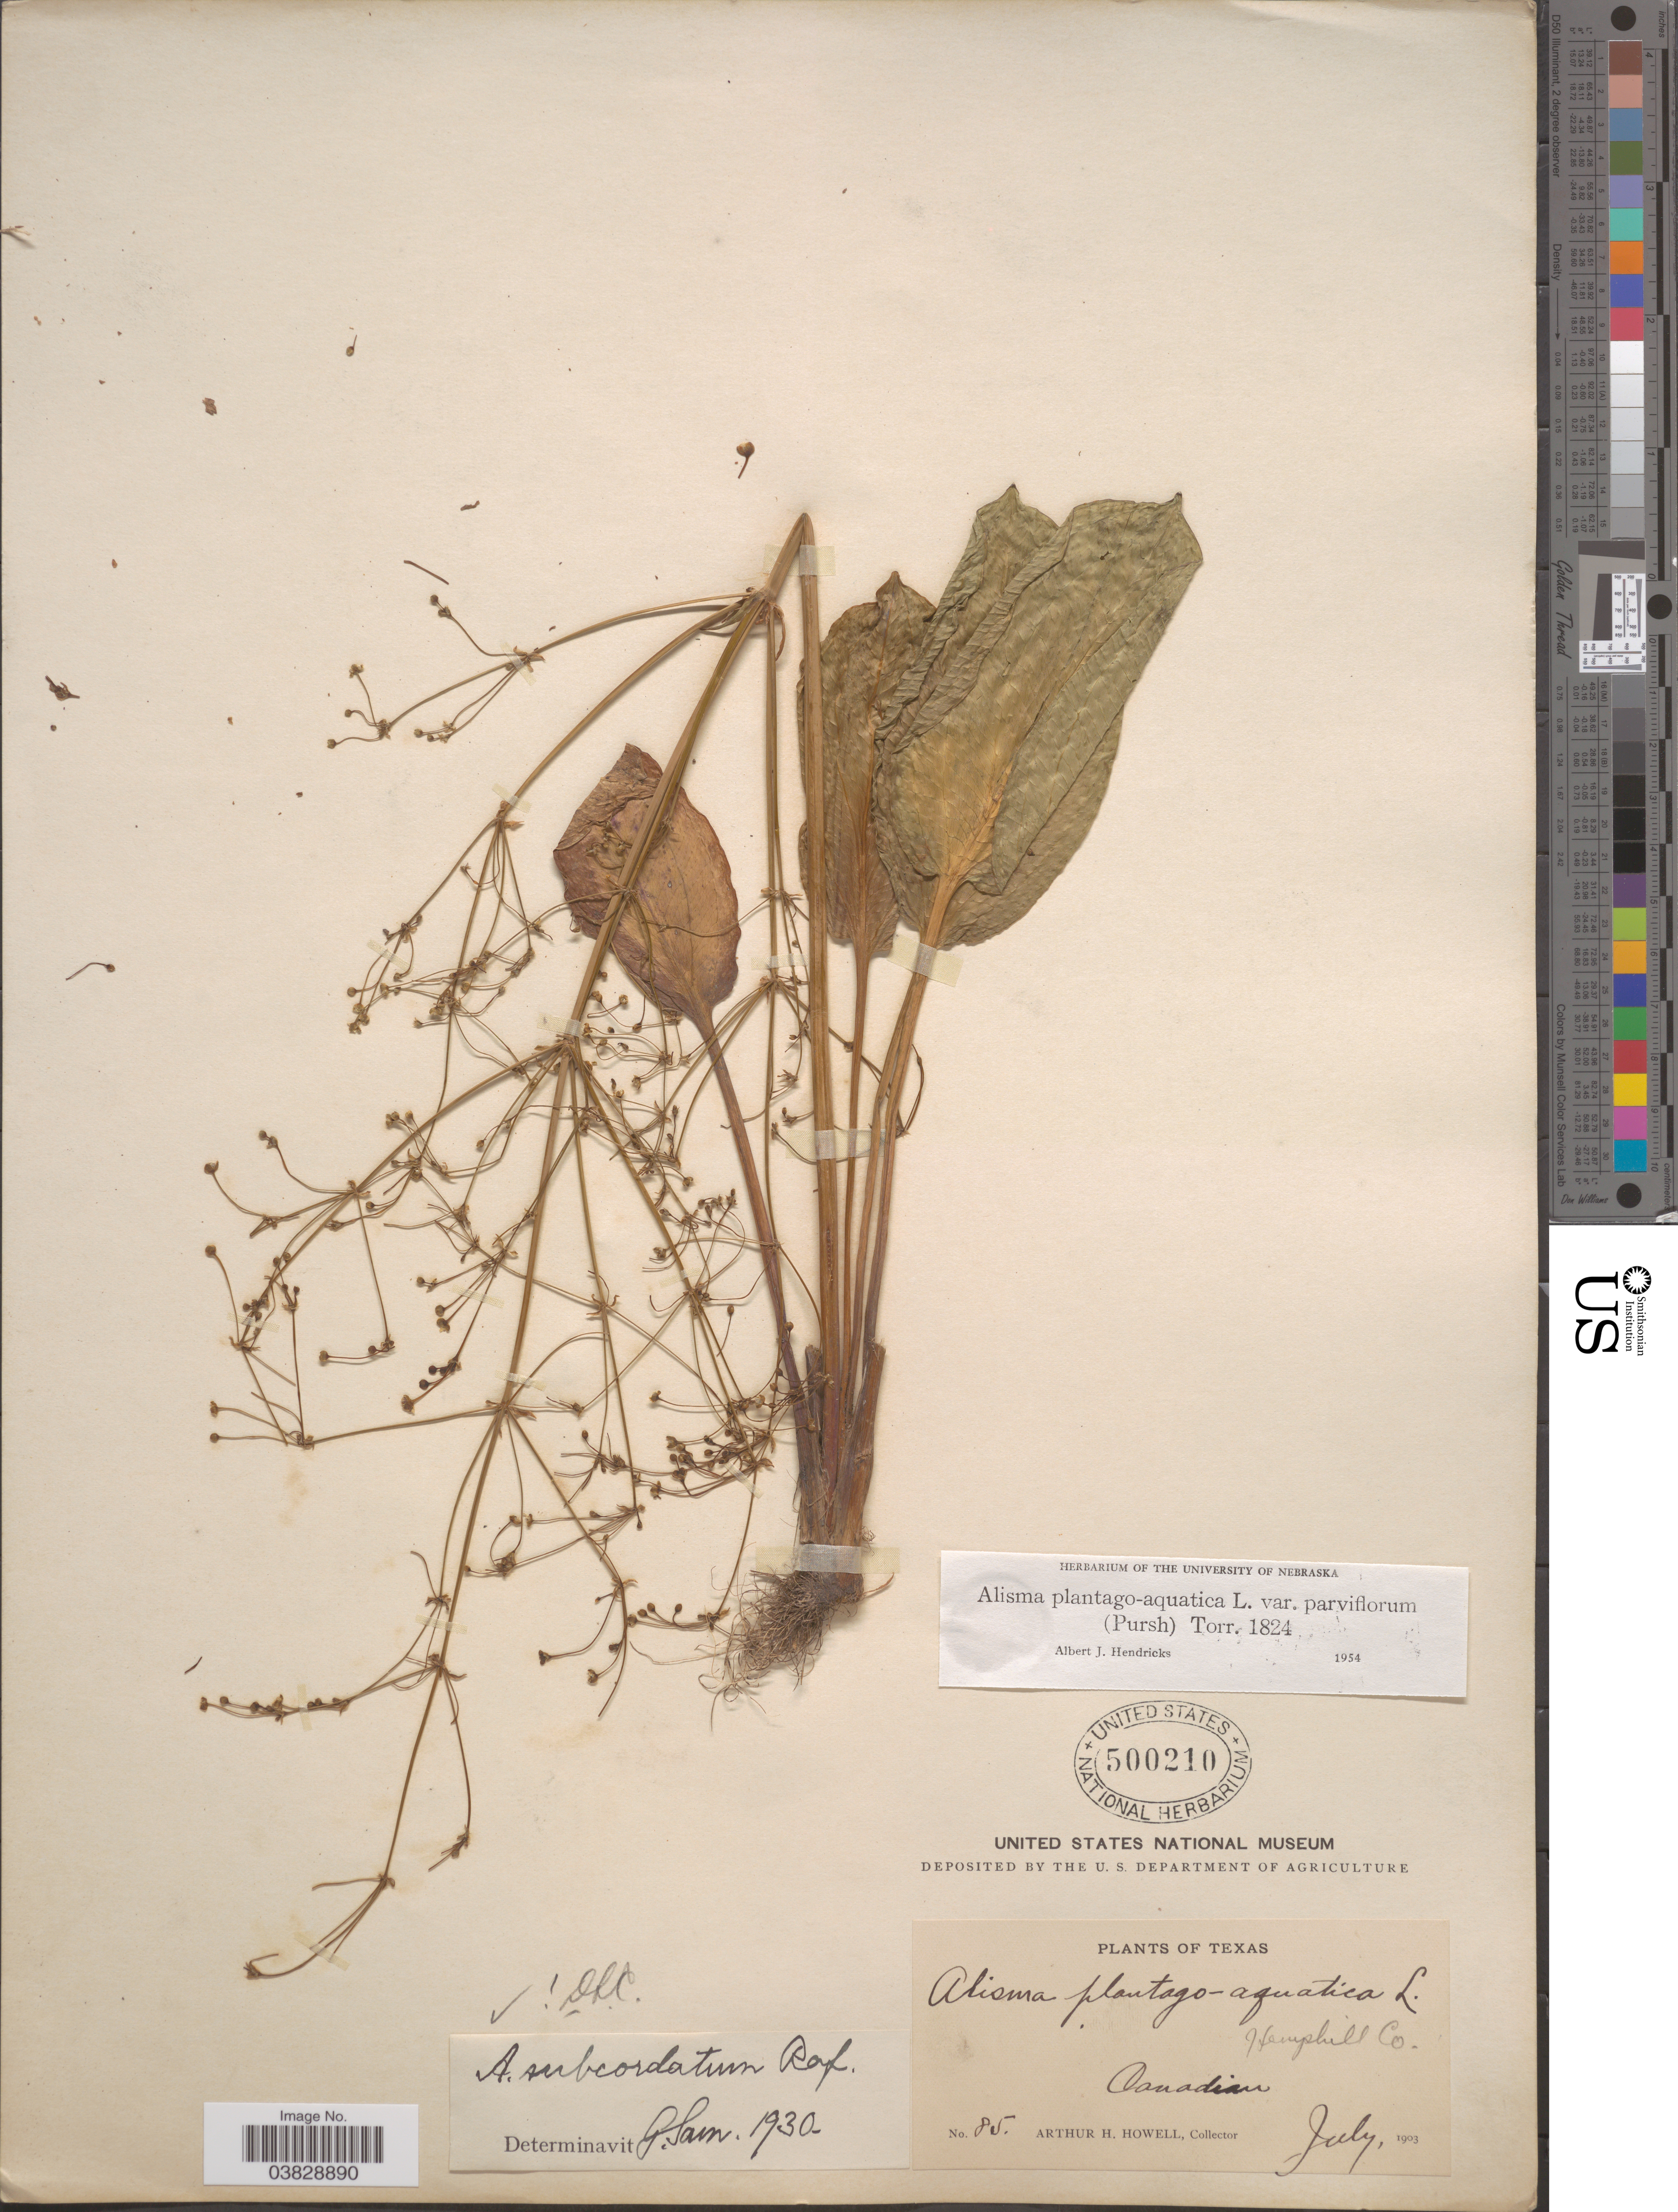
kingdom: Plantae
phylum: Tracheophyta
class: Liliopsida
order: Alismatales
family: Alismataceae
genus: Alisma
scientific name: Alisma plantago-aquatica var. brevipes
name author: (Greene) Vict.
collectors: A. H. Howell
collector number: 85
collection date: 1903-07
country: United States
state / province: Texas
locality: Hemphill Co. Canadian.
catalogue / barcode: US 500210